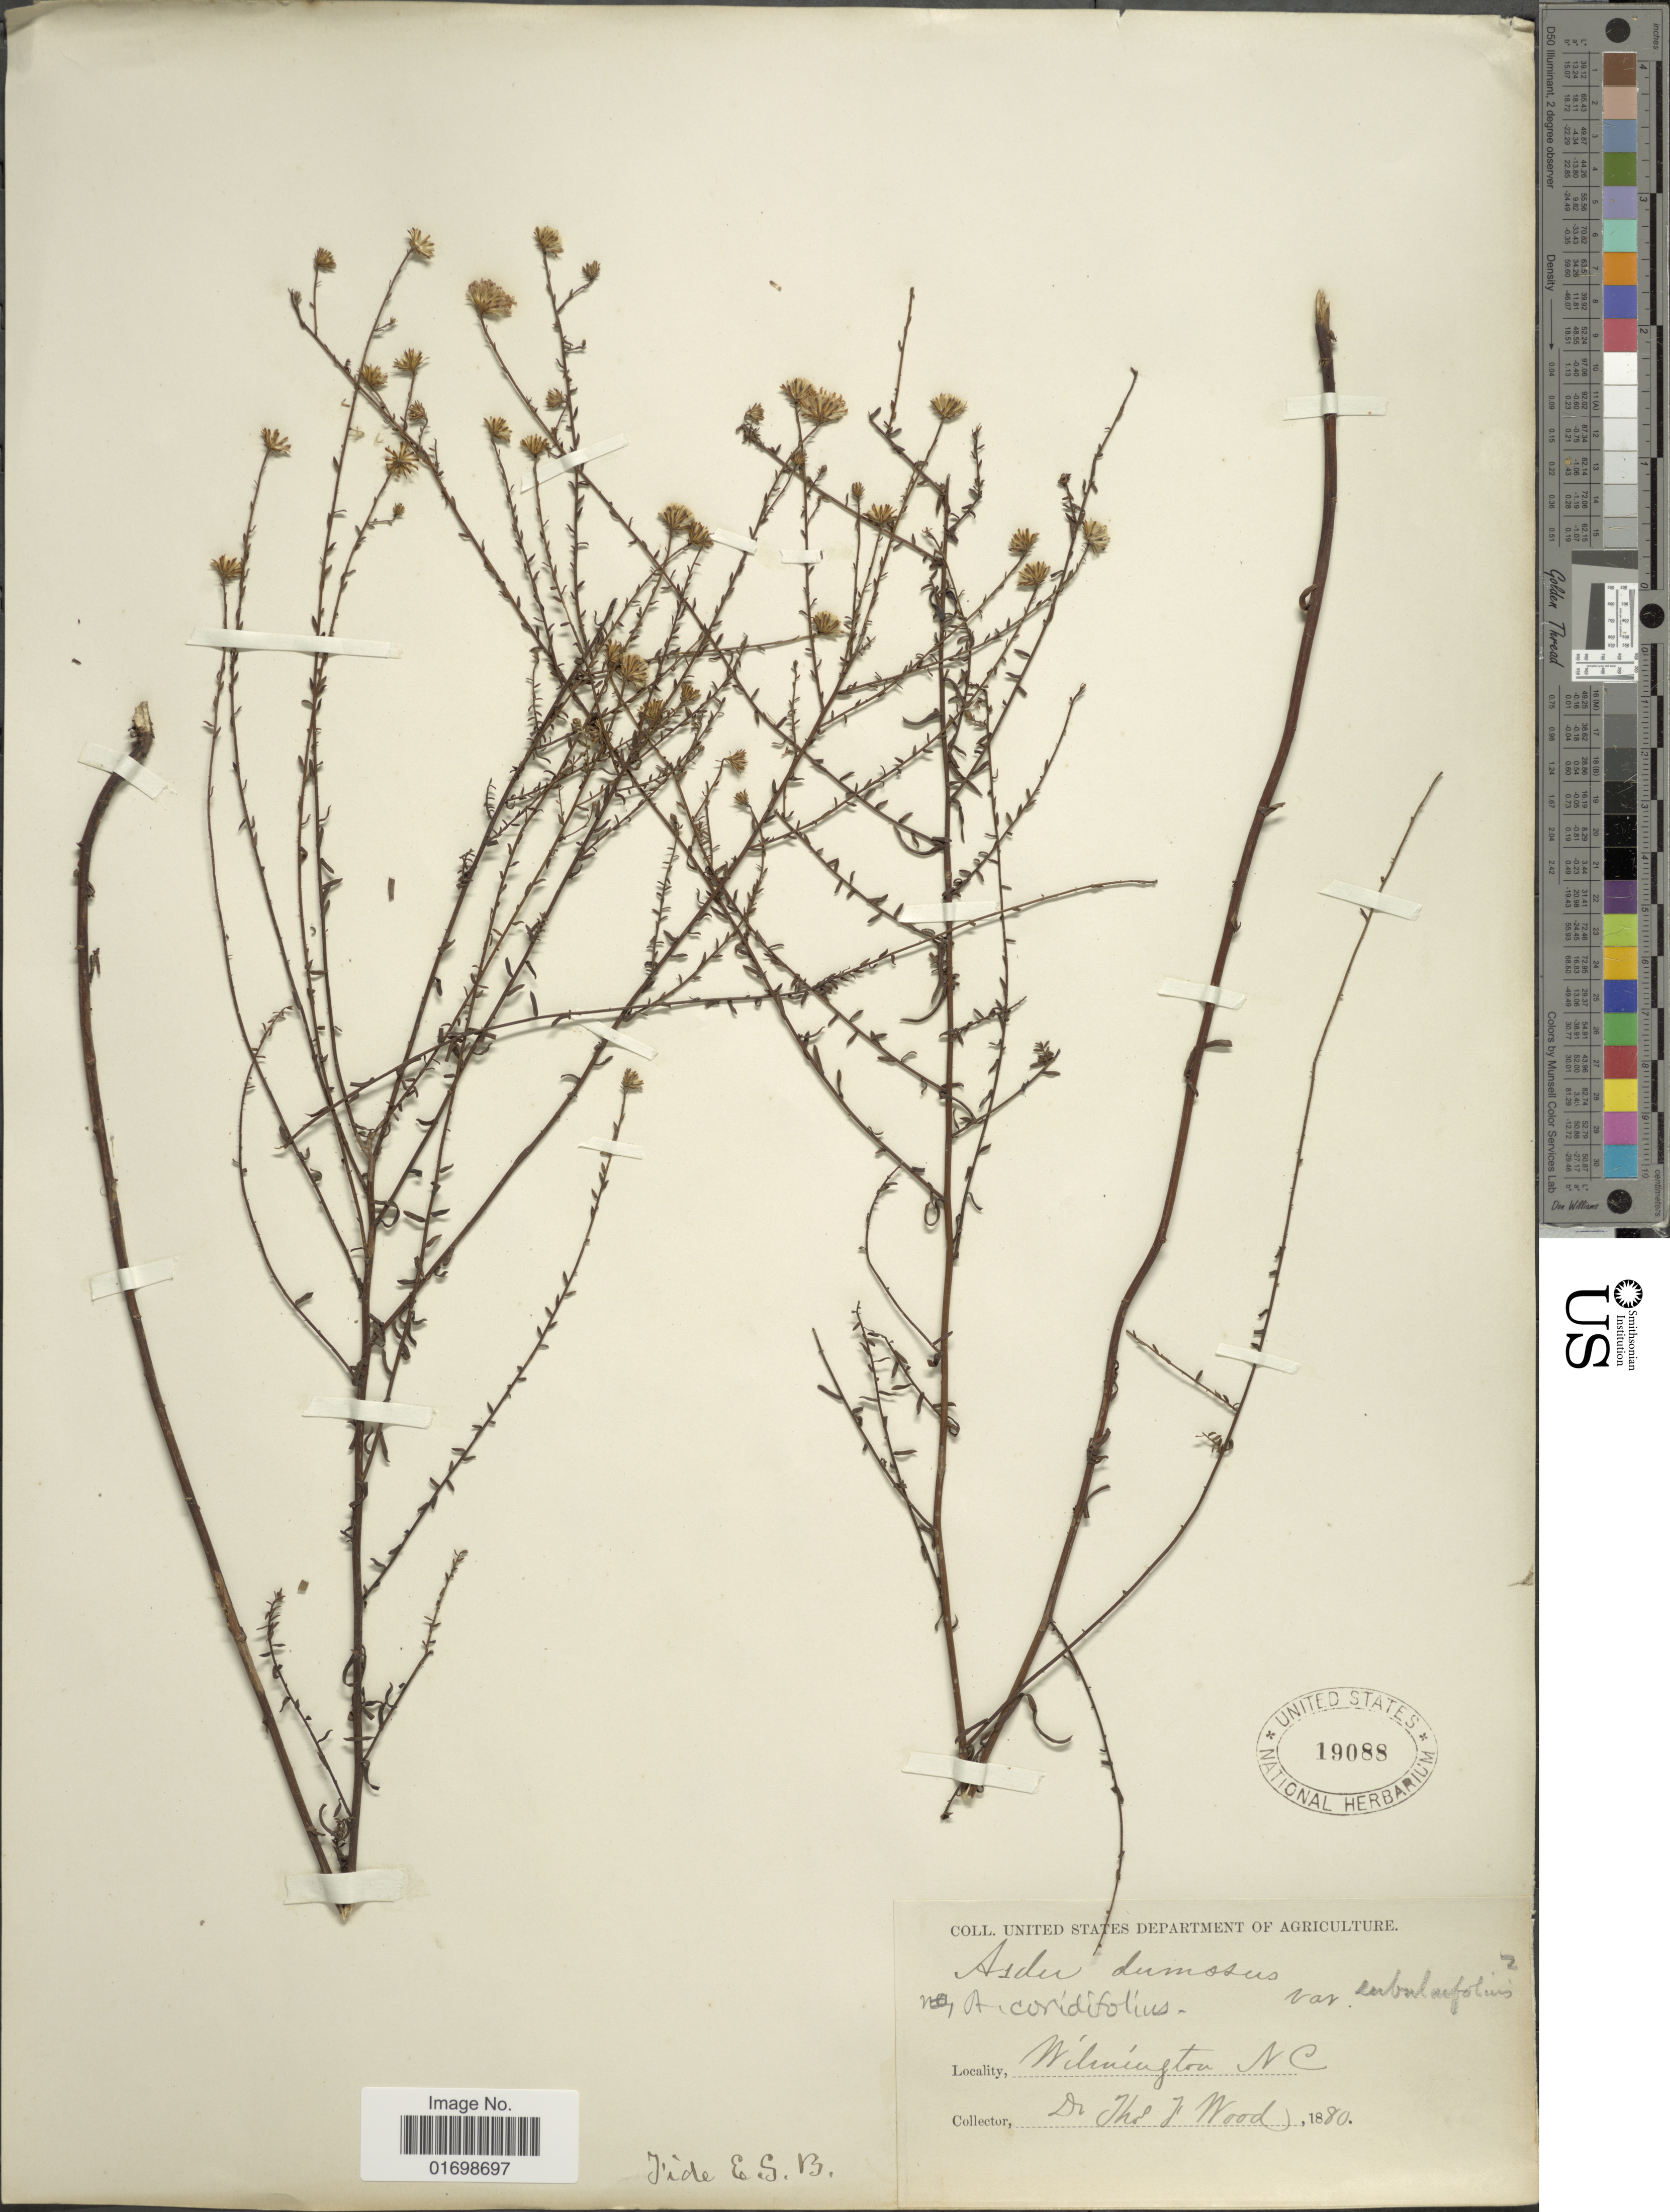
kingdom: Plantae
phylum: Tracheophyta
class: Magnoliopsida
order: Asterales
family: Asteraceae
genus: Symphyotrichum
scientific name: Symphyotrichum dumosum var. coridifolium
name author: (Michx.) Semple et al.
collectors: T. F. Wood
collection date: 1880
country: United States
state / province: North Carolina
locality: Wilmington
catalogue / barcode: US 19088